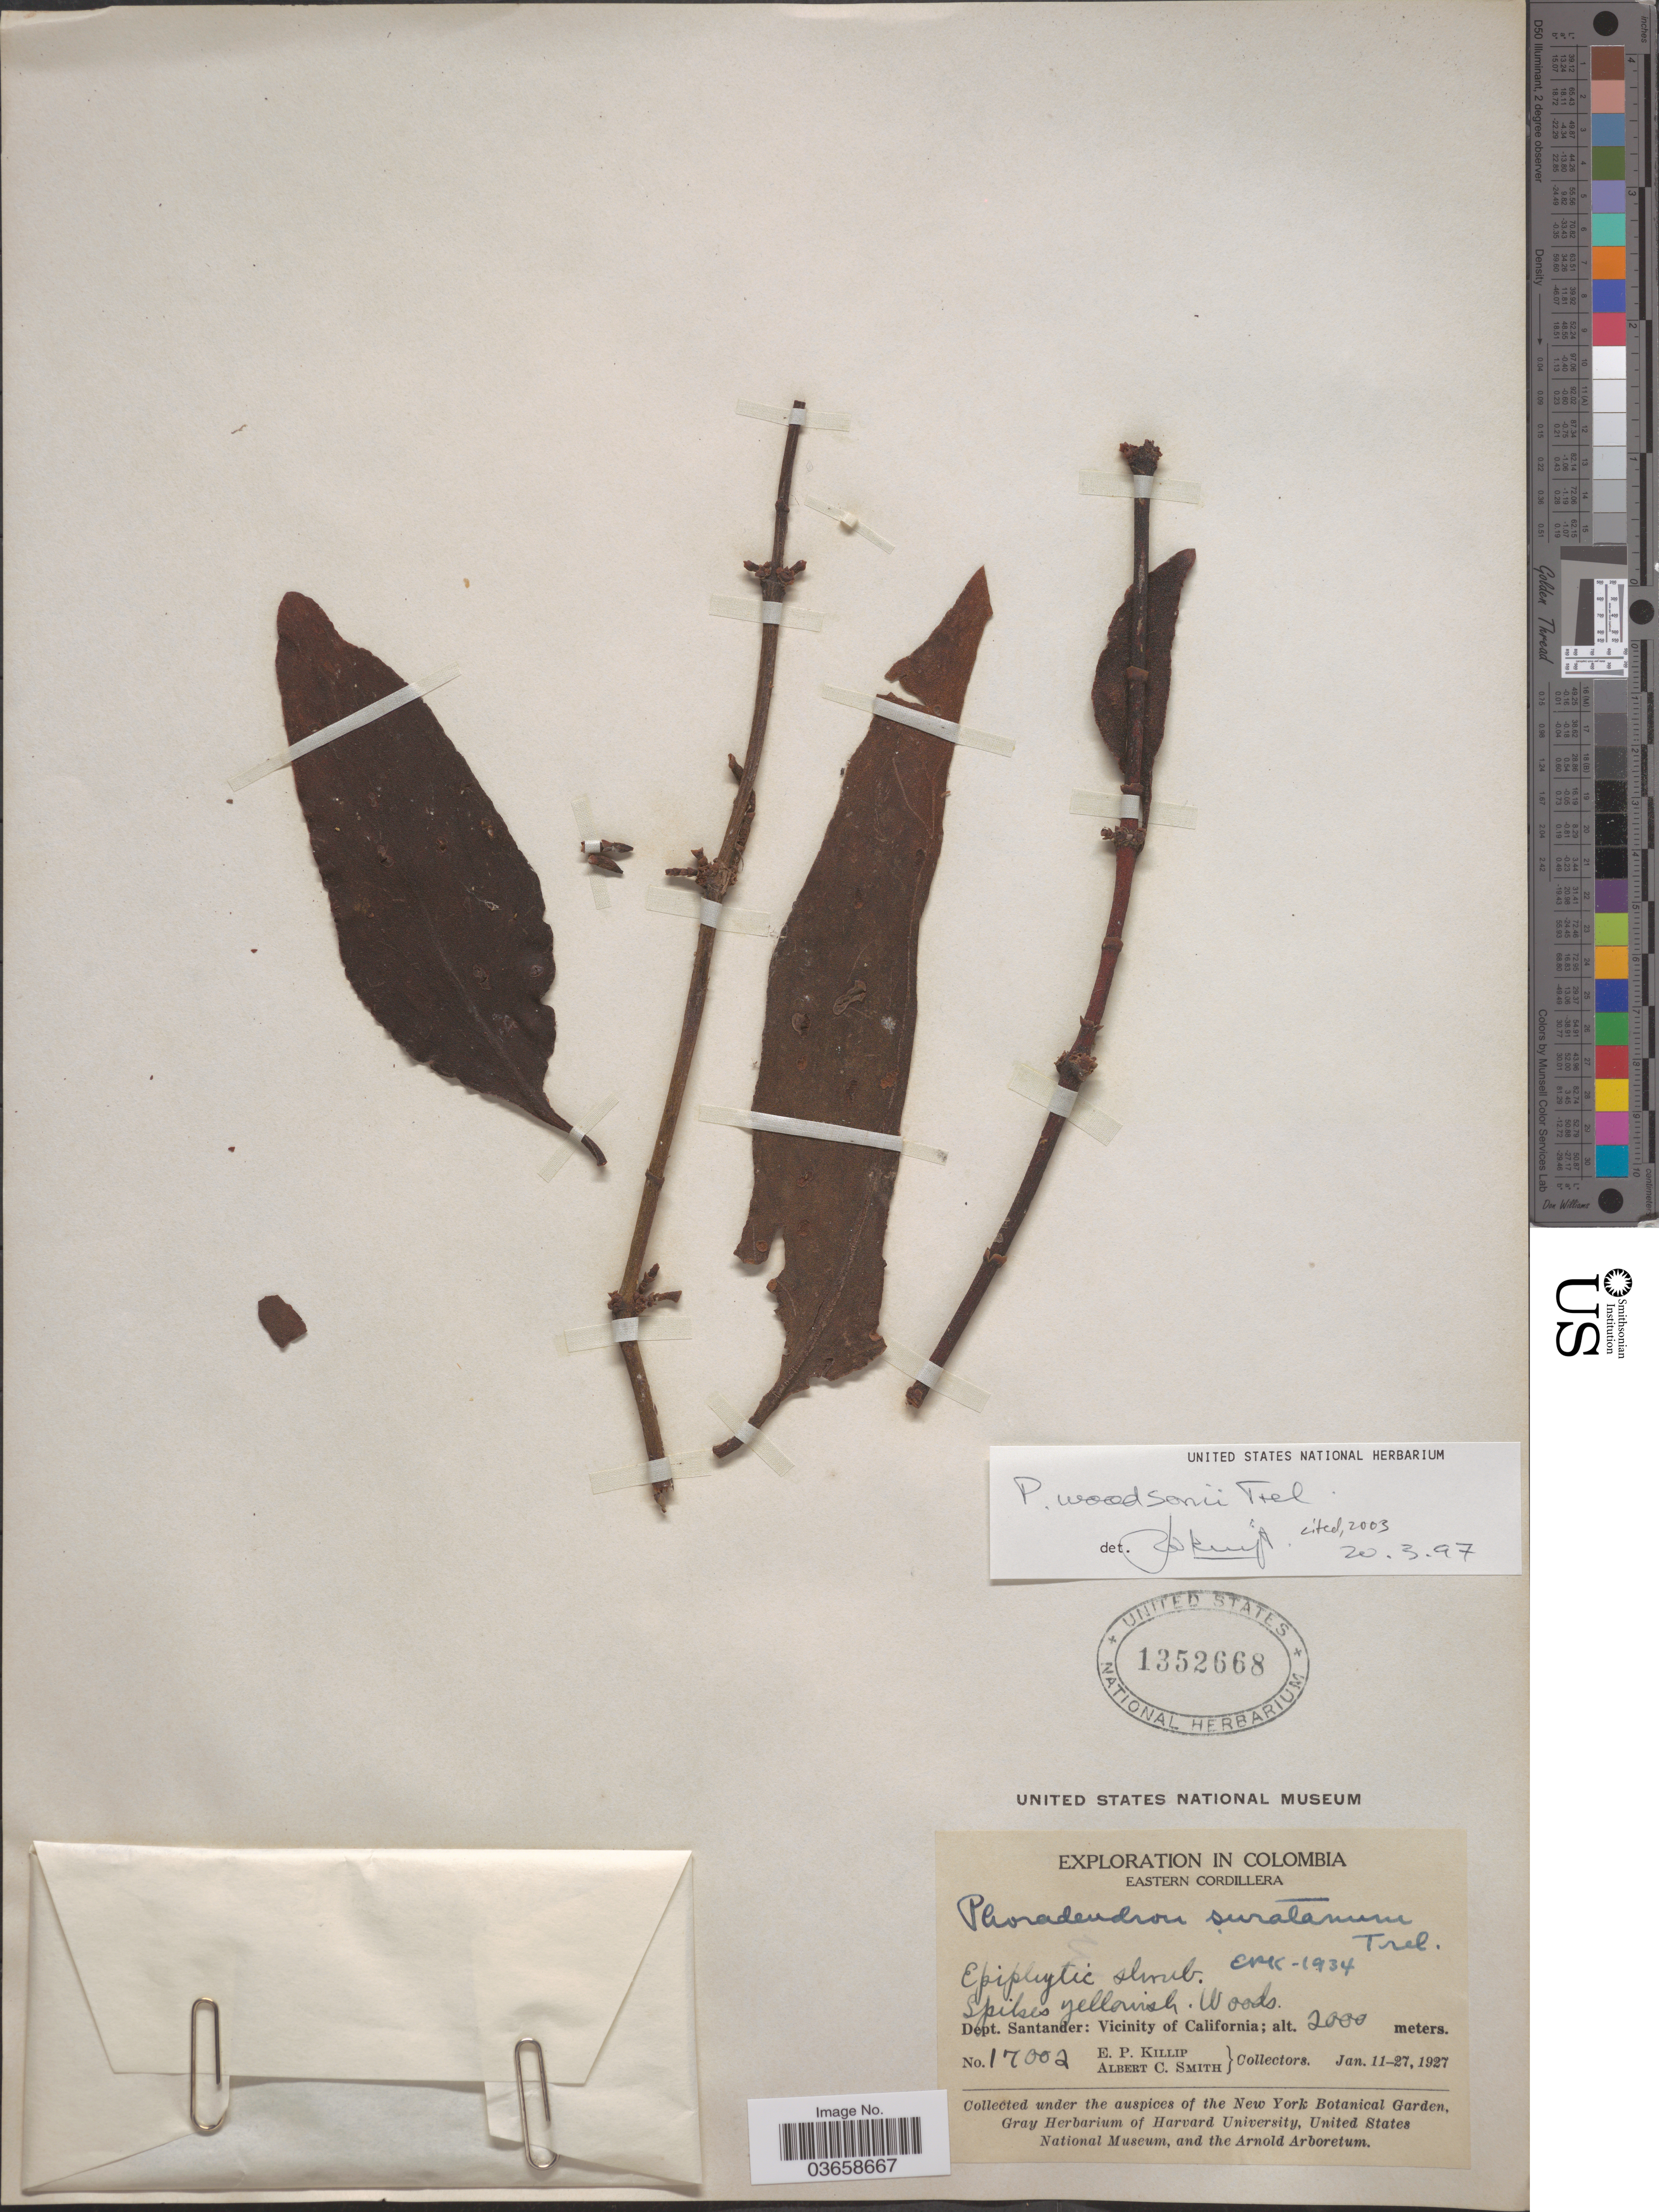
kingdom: Plantae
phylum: Tracheophyta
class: Magnoliopsida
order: Santalales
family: Viscaceae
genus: Phoradendron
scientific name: Phoradendron woodsonii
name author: Trel.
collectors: E. P. Killip & A. C. Smith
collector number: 17002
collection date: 1927-01-11/1927-01-27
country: Colombia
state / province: Santander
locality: Eastern Cordillera. Dept. Santander: Vicinity of California.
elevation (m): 2000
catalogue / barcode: US 1352668